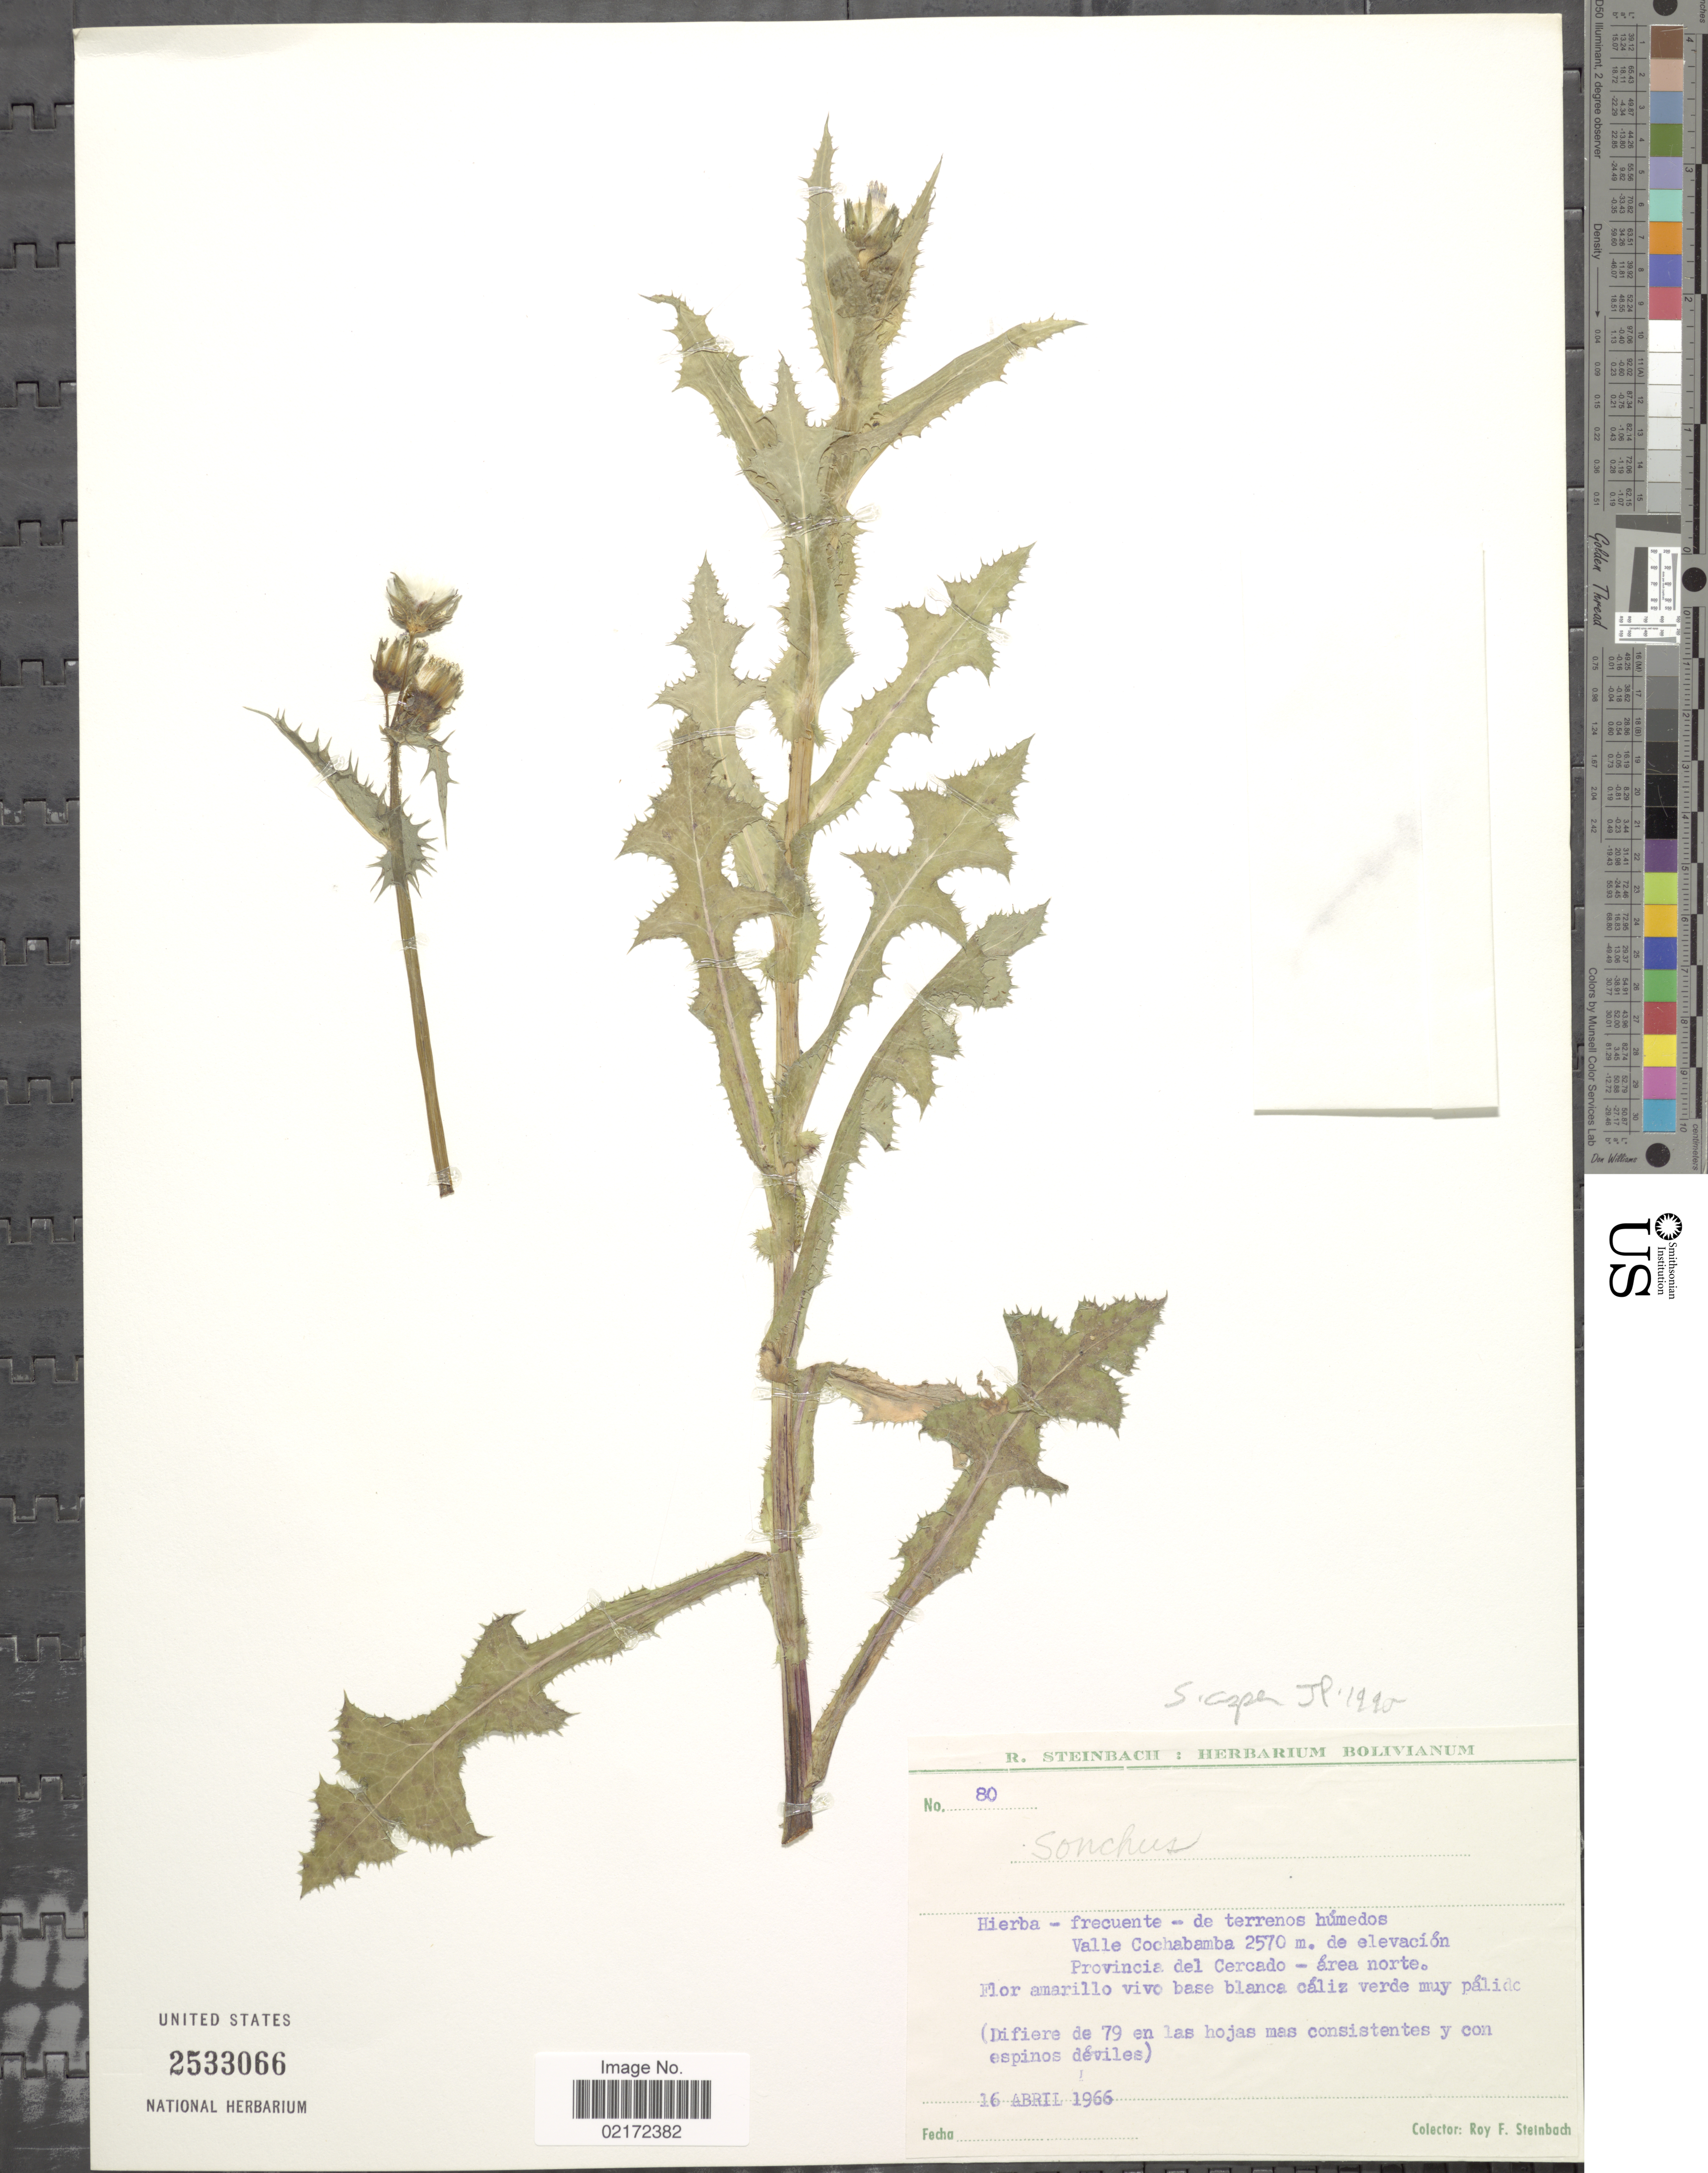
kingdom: Plantae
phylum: Tracheophyta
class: Magnoliopsida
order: Asterales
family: Asteraceae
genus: Sonchus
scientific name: Sonchus asper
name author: (L.) Hill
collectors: R. F. Steinbach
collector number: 80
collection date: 1966-04-16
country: Bolivia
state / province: Cochabamba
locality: De terrenos húmedos Valle Cochabamba. Provincia del Cercado - área norte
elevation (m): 2570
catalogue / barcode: US 2533066